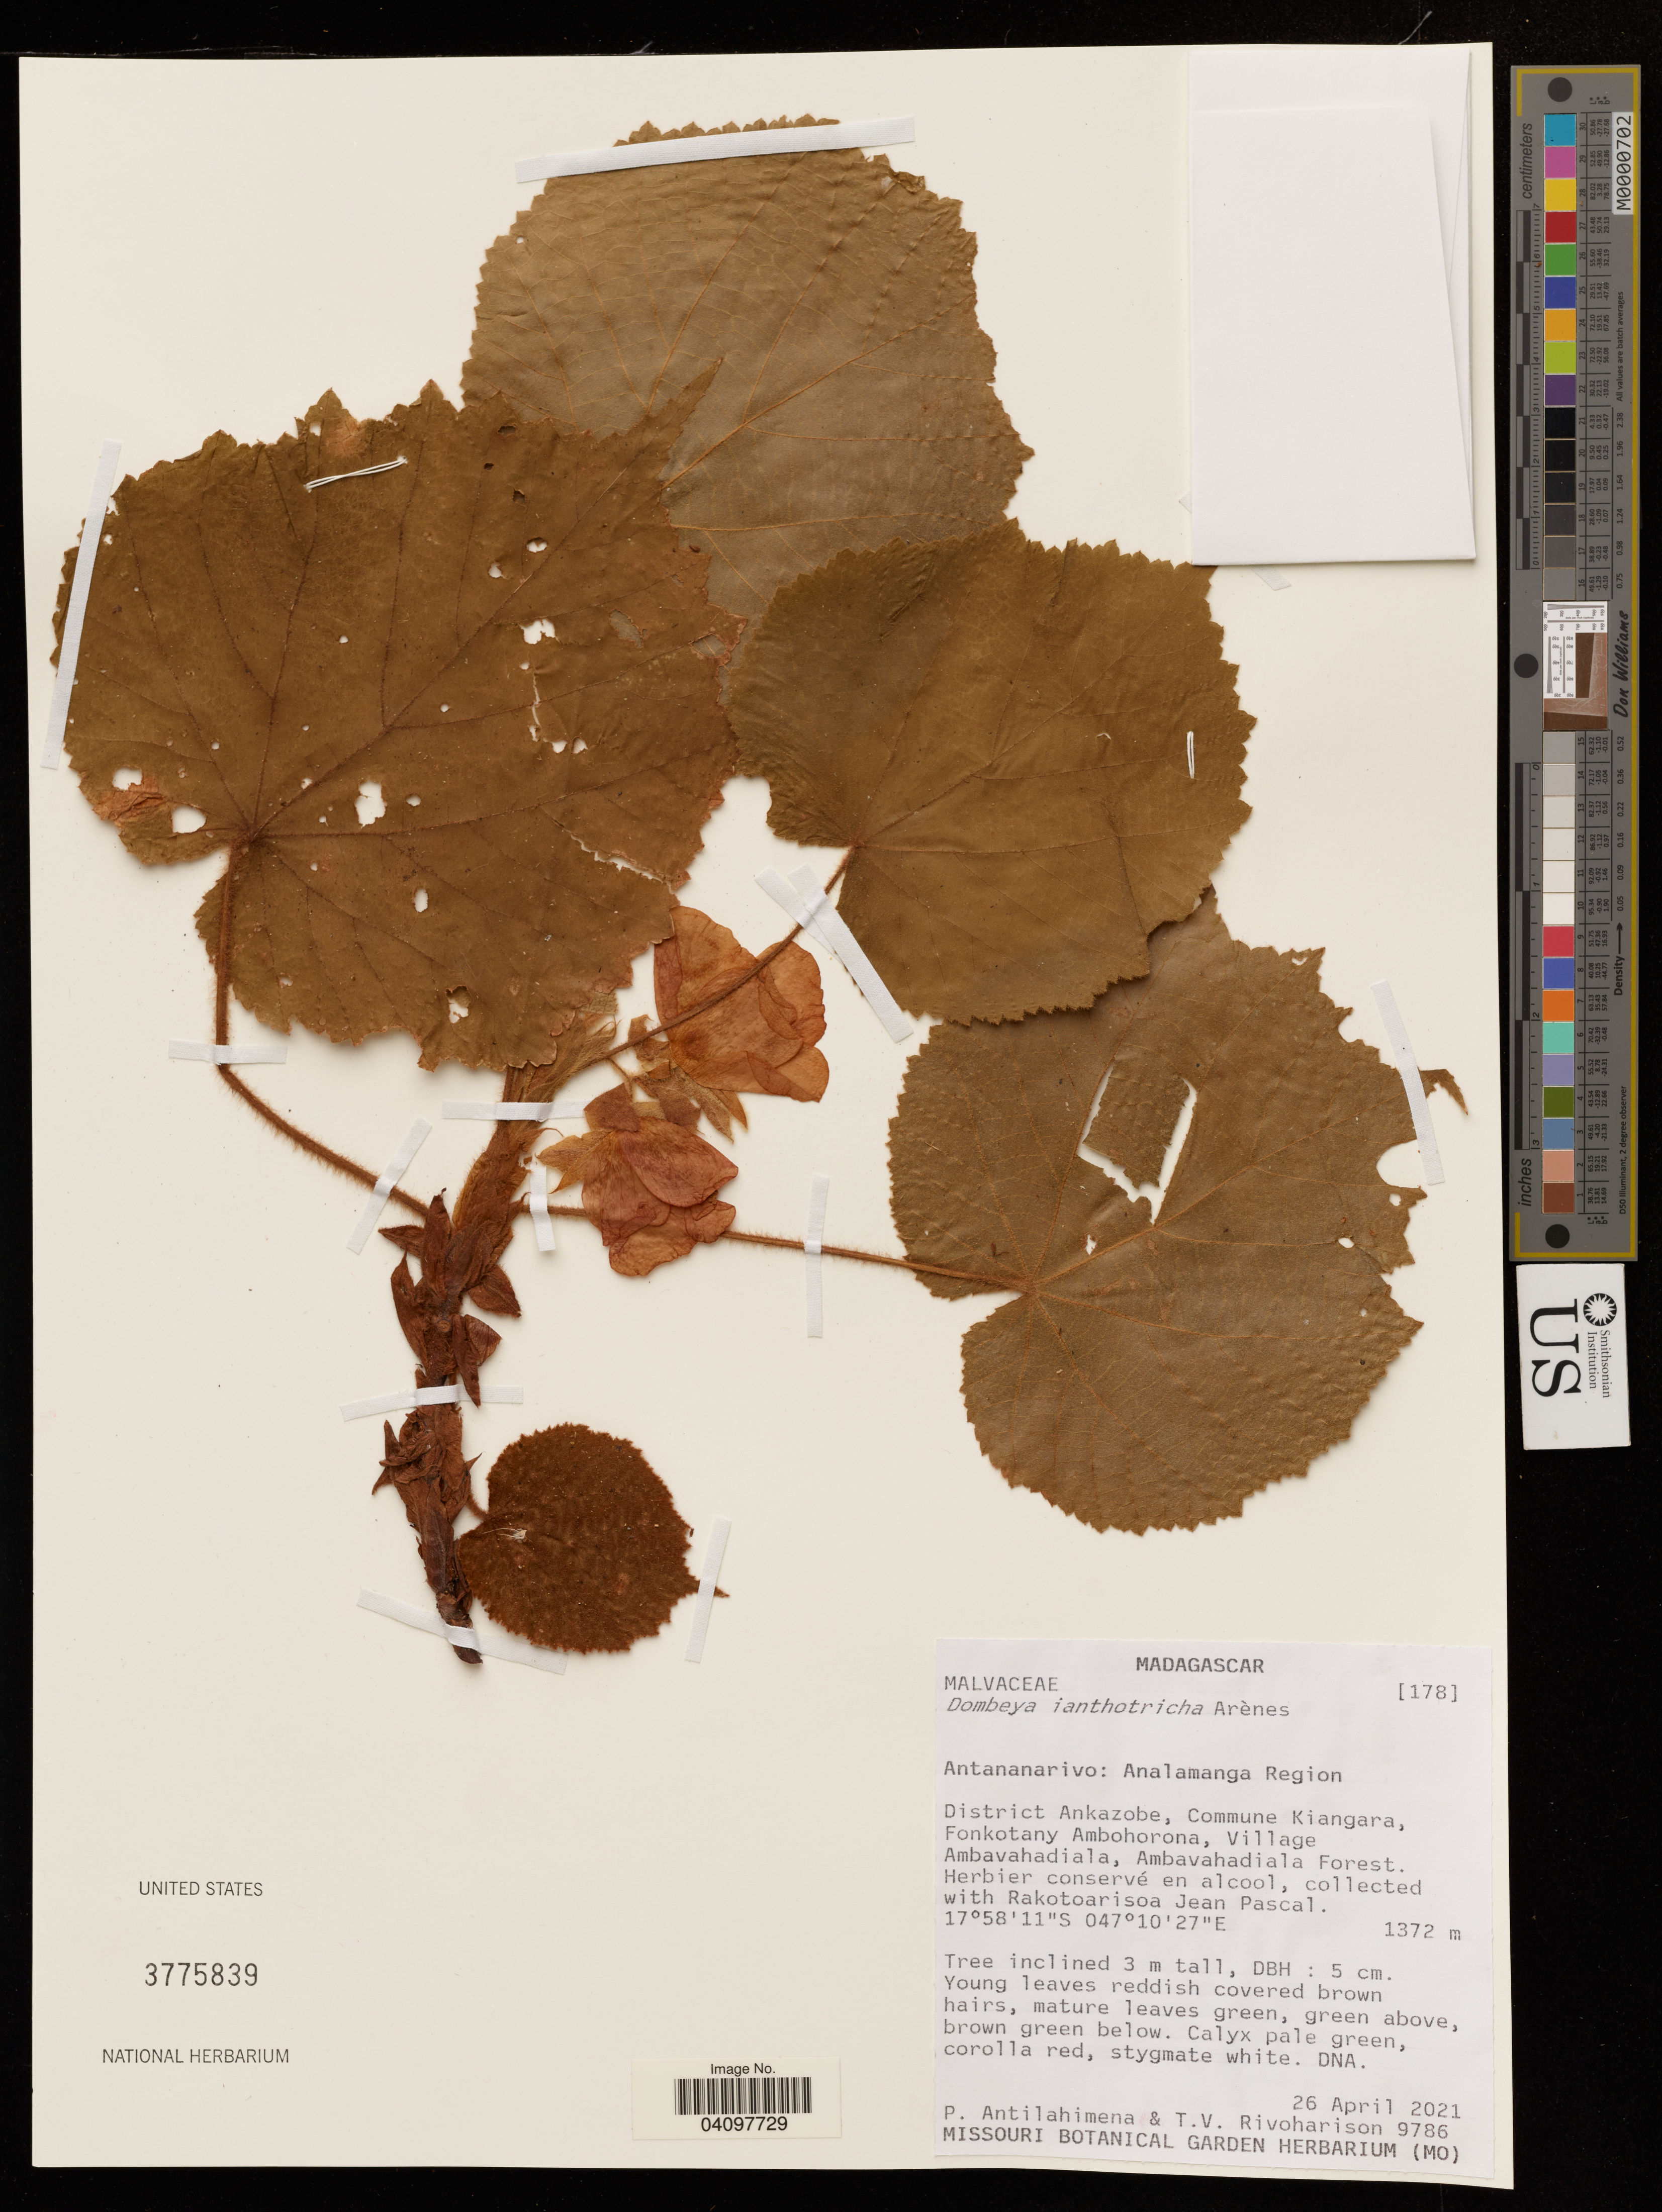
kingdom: Plantae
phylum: Tracheophyta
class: Magnoliopsida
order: Malvales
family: Malvaceae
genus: Dombeya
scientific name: Dombeya ianthotricha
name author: Arènes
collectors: P. Antilahimena & T. Rivoharison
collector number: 9786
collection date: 2021-04-26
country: Madagascar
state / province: Antananarivo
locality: Analamanga Region. District Ankazobe, Commune Kiangara, Fonkotany Ambohorona, Village Ambavahadiala, Ambavahadiala Forest.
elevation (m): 1372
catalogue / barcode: US 3775839